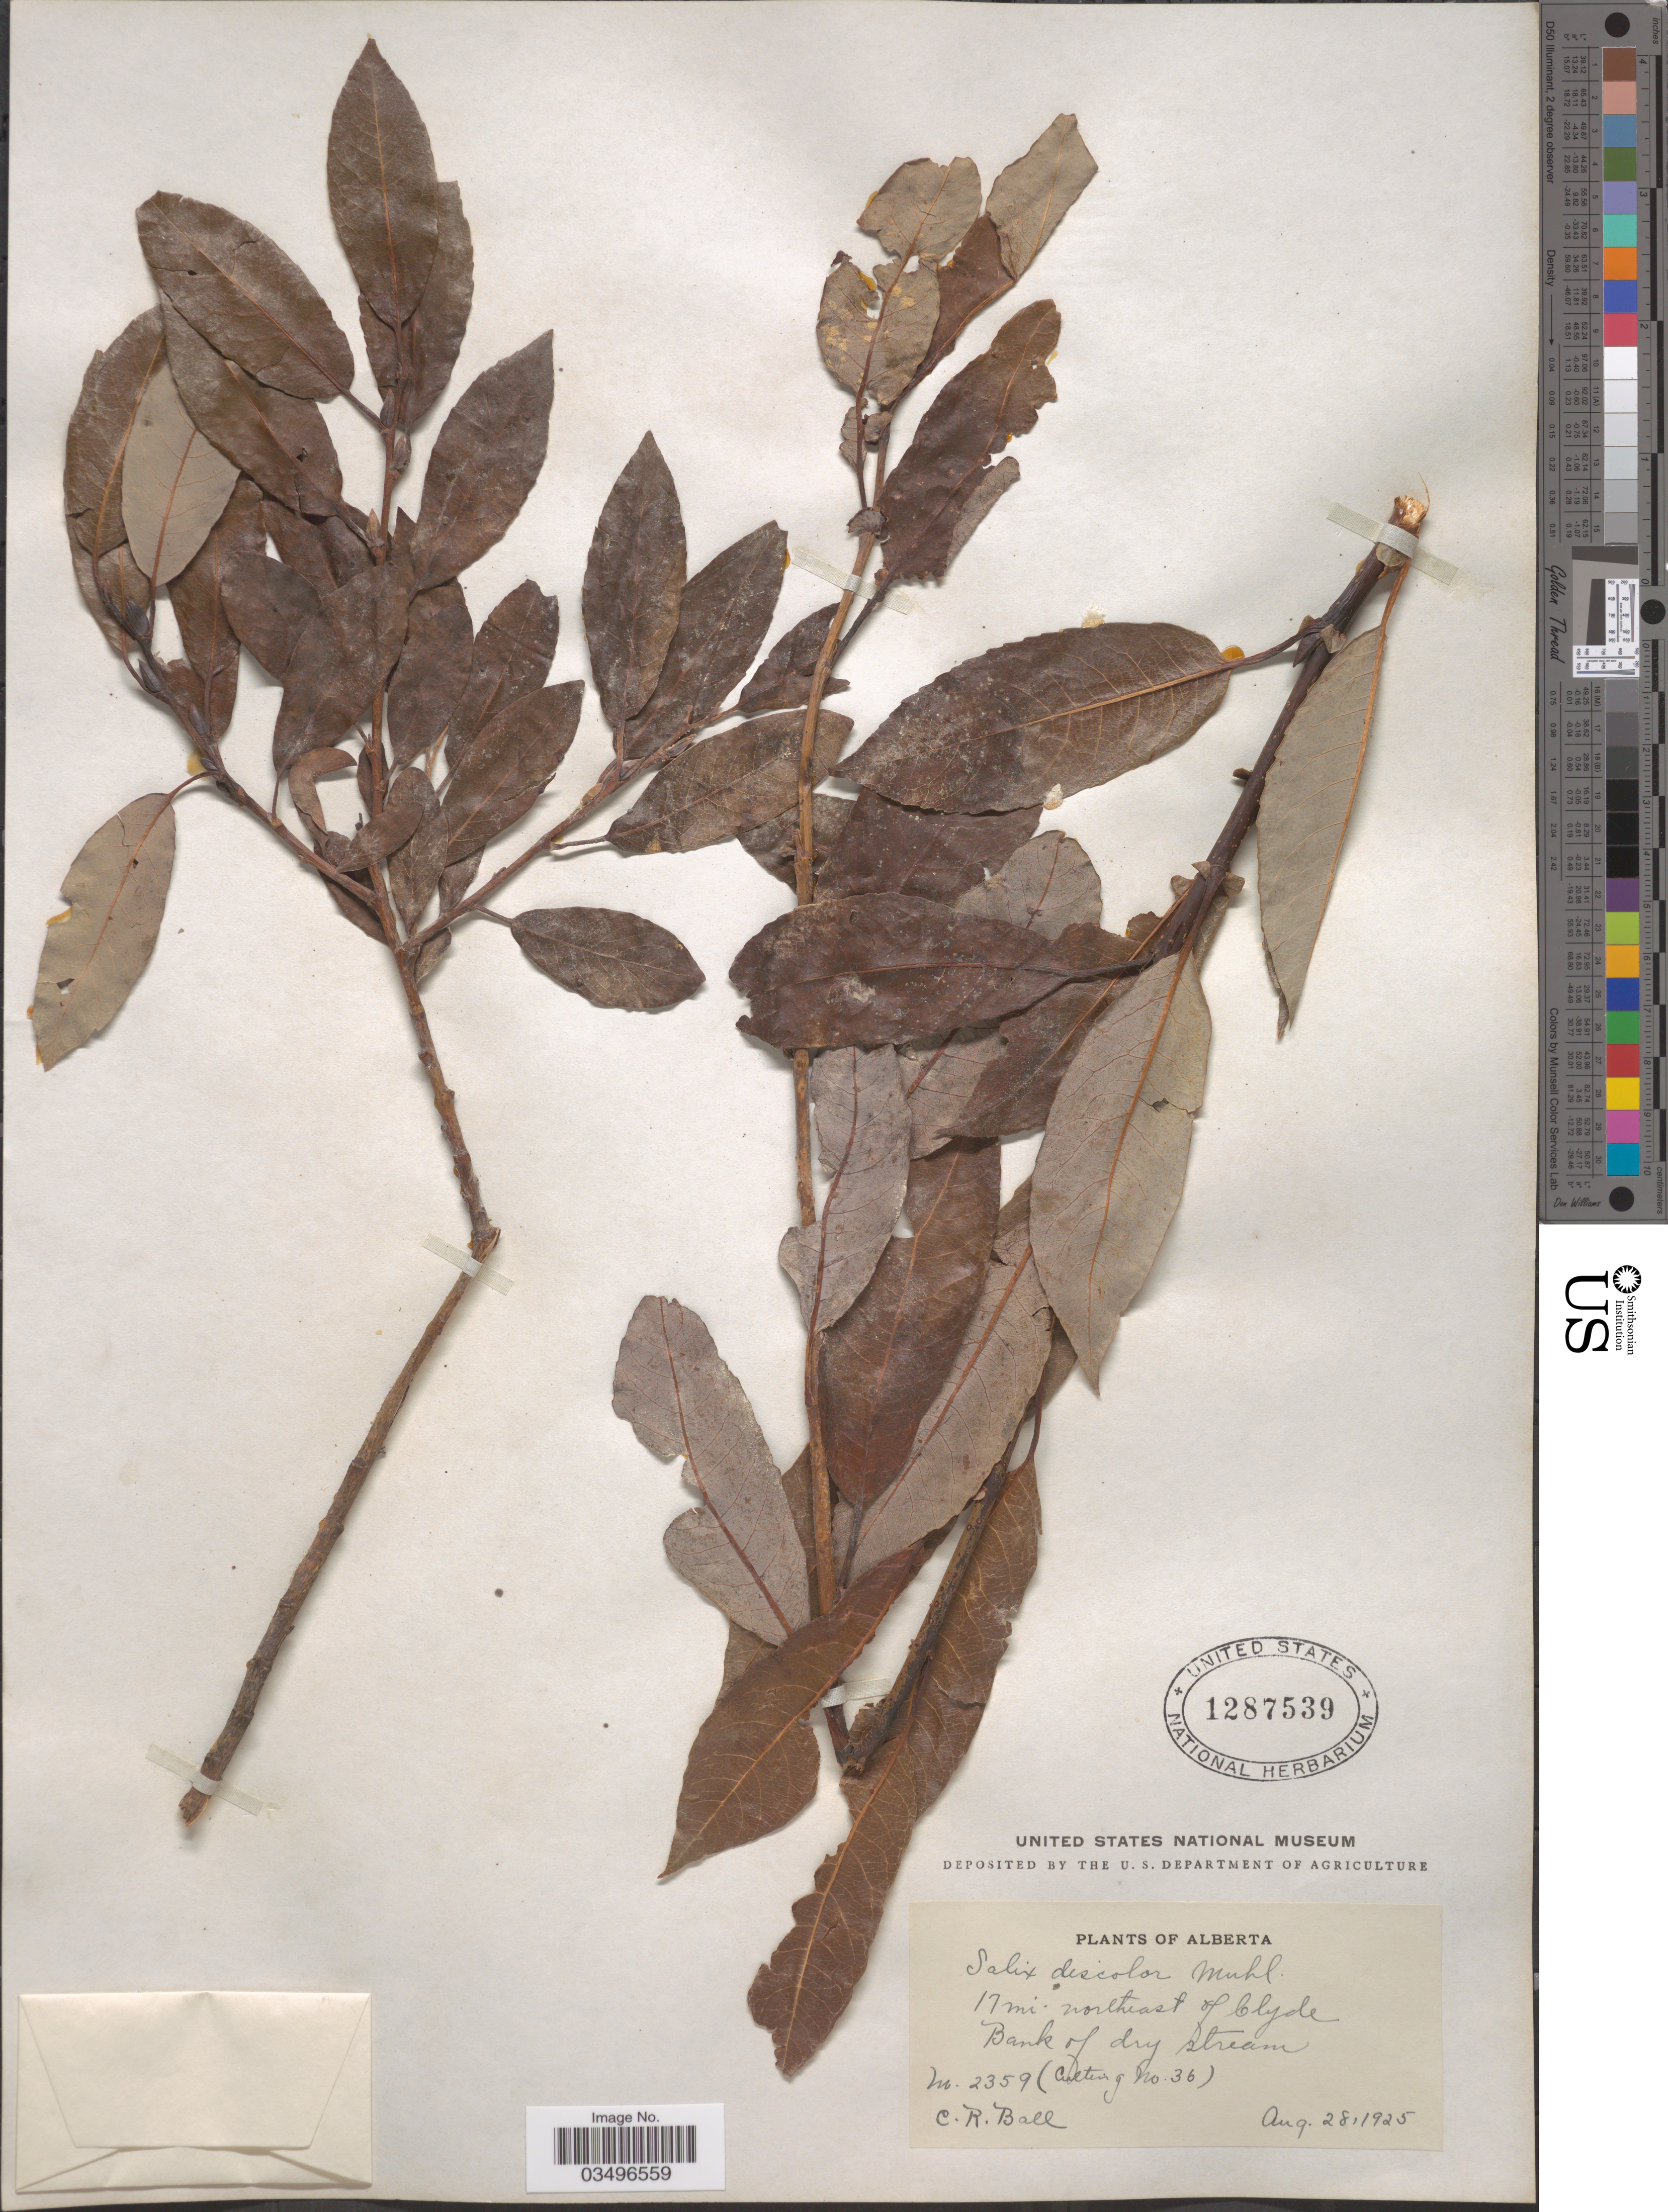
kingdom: Plantae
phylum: Tracheophyta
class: Magnoliopsida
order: Malpighiales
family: Salicaceae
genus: Salix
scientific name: Salix discolor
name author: Muhl.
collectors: C. R. Ball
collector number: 2359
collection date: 1925-08-28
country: Canada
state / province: Alberta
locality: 17 mi. northeast of Clyde.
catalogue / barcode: US 1287539